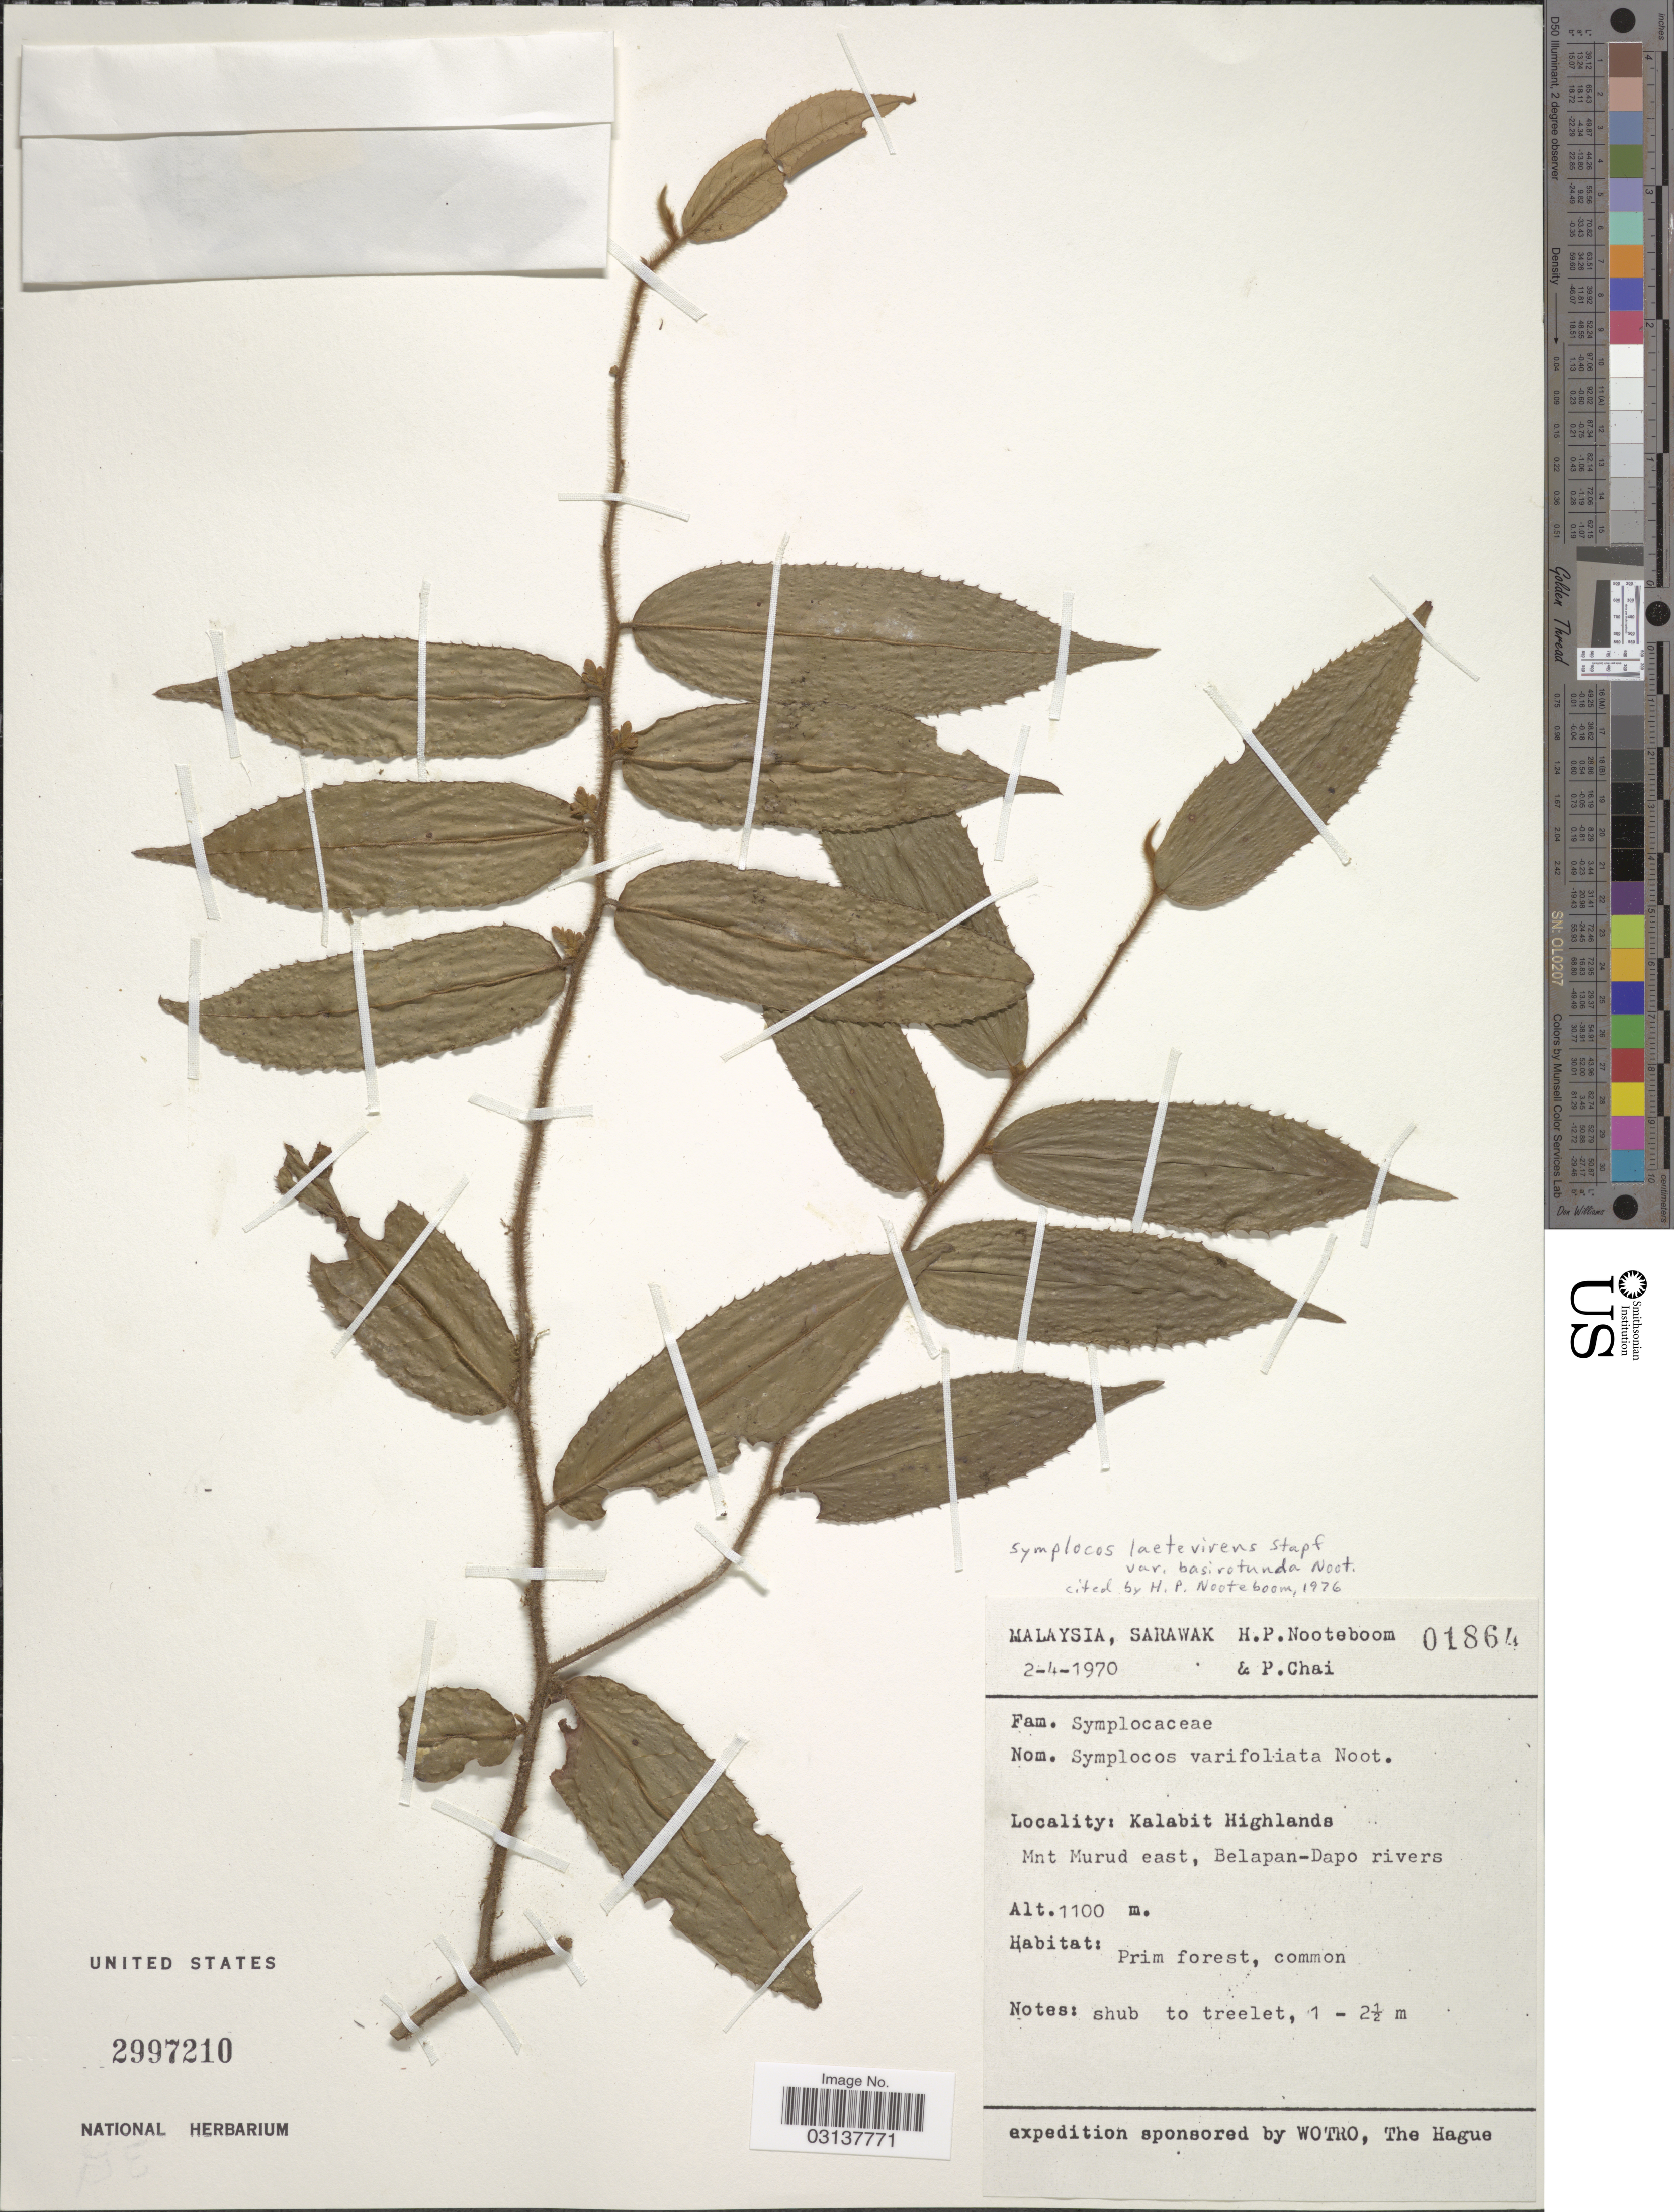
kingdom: Plantae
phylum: Tracheophyta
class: Magnoliopsida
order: Ericales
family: Symplocaceae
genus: Symplocos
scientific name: Symplocos laeteviridis var. basirotunda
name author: Noot.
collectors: H. P. Nooteboom & P. Chai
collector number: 01864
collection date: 1970-04-02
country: Malaysia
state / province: Sarawak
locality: Kalabit Highlands, Mnt Murud east, Belapan-Dapo rivers.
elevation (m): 1100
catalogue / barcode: US 2997210